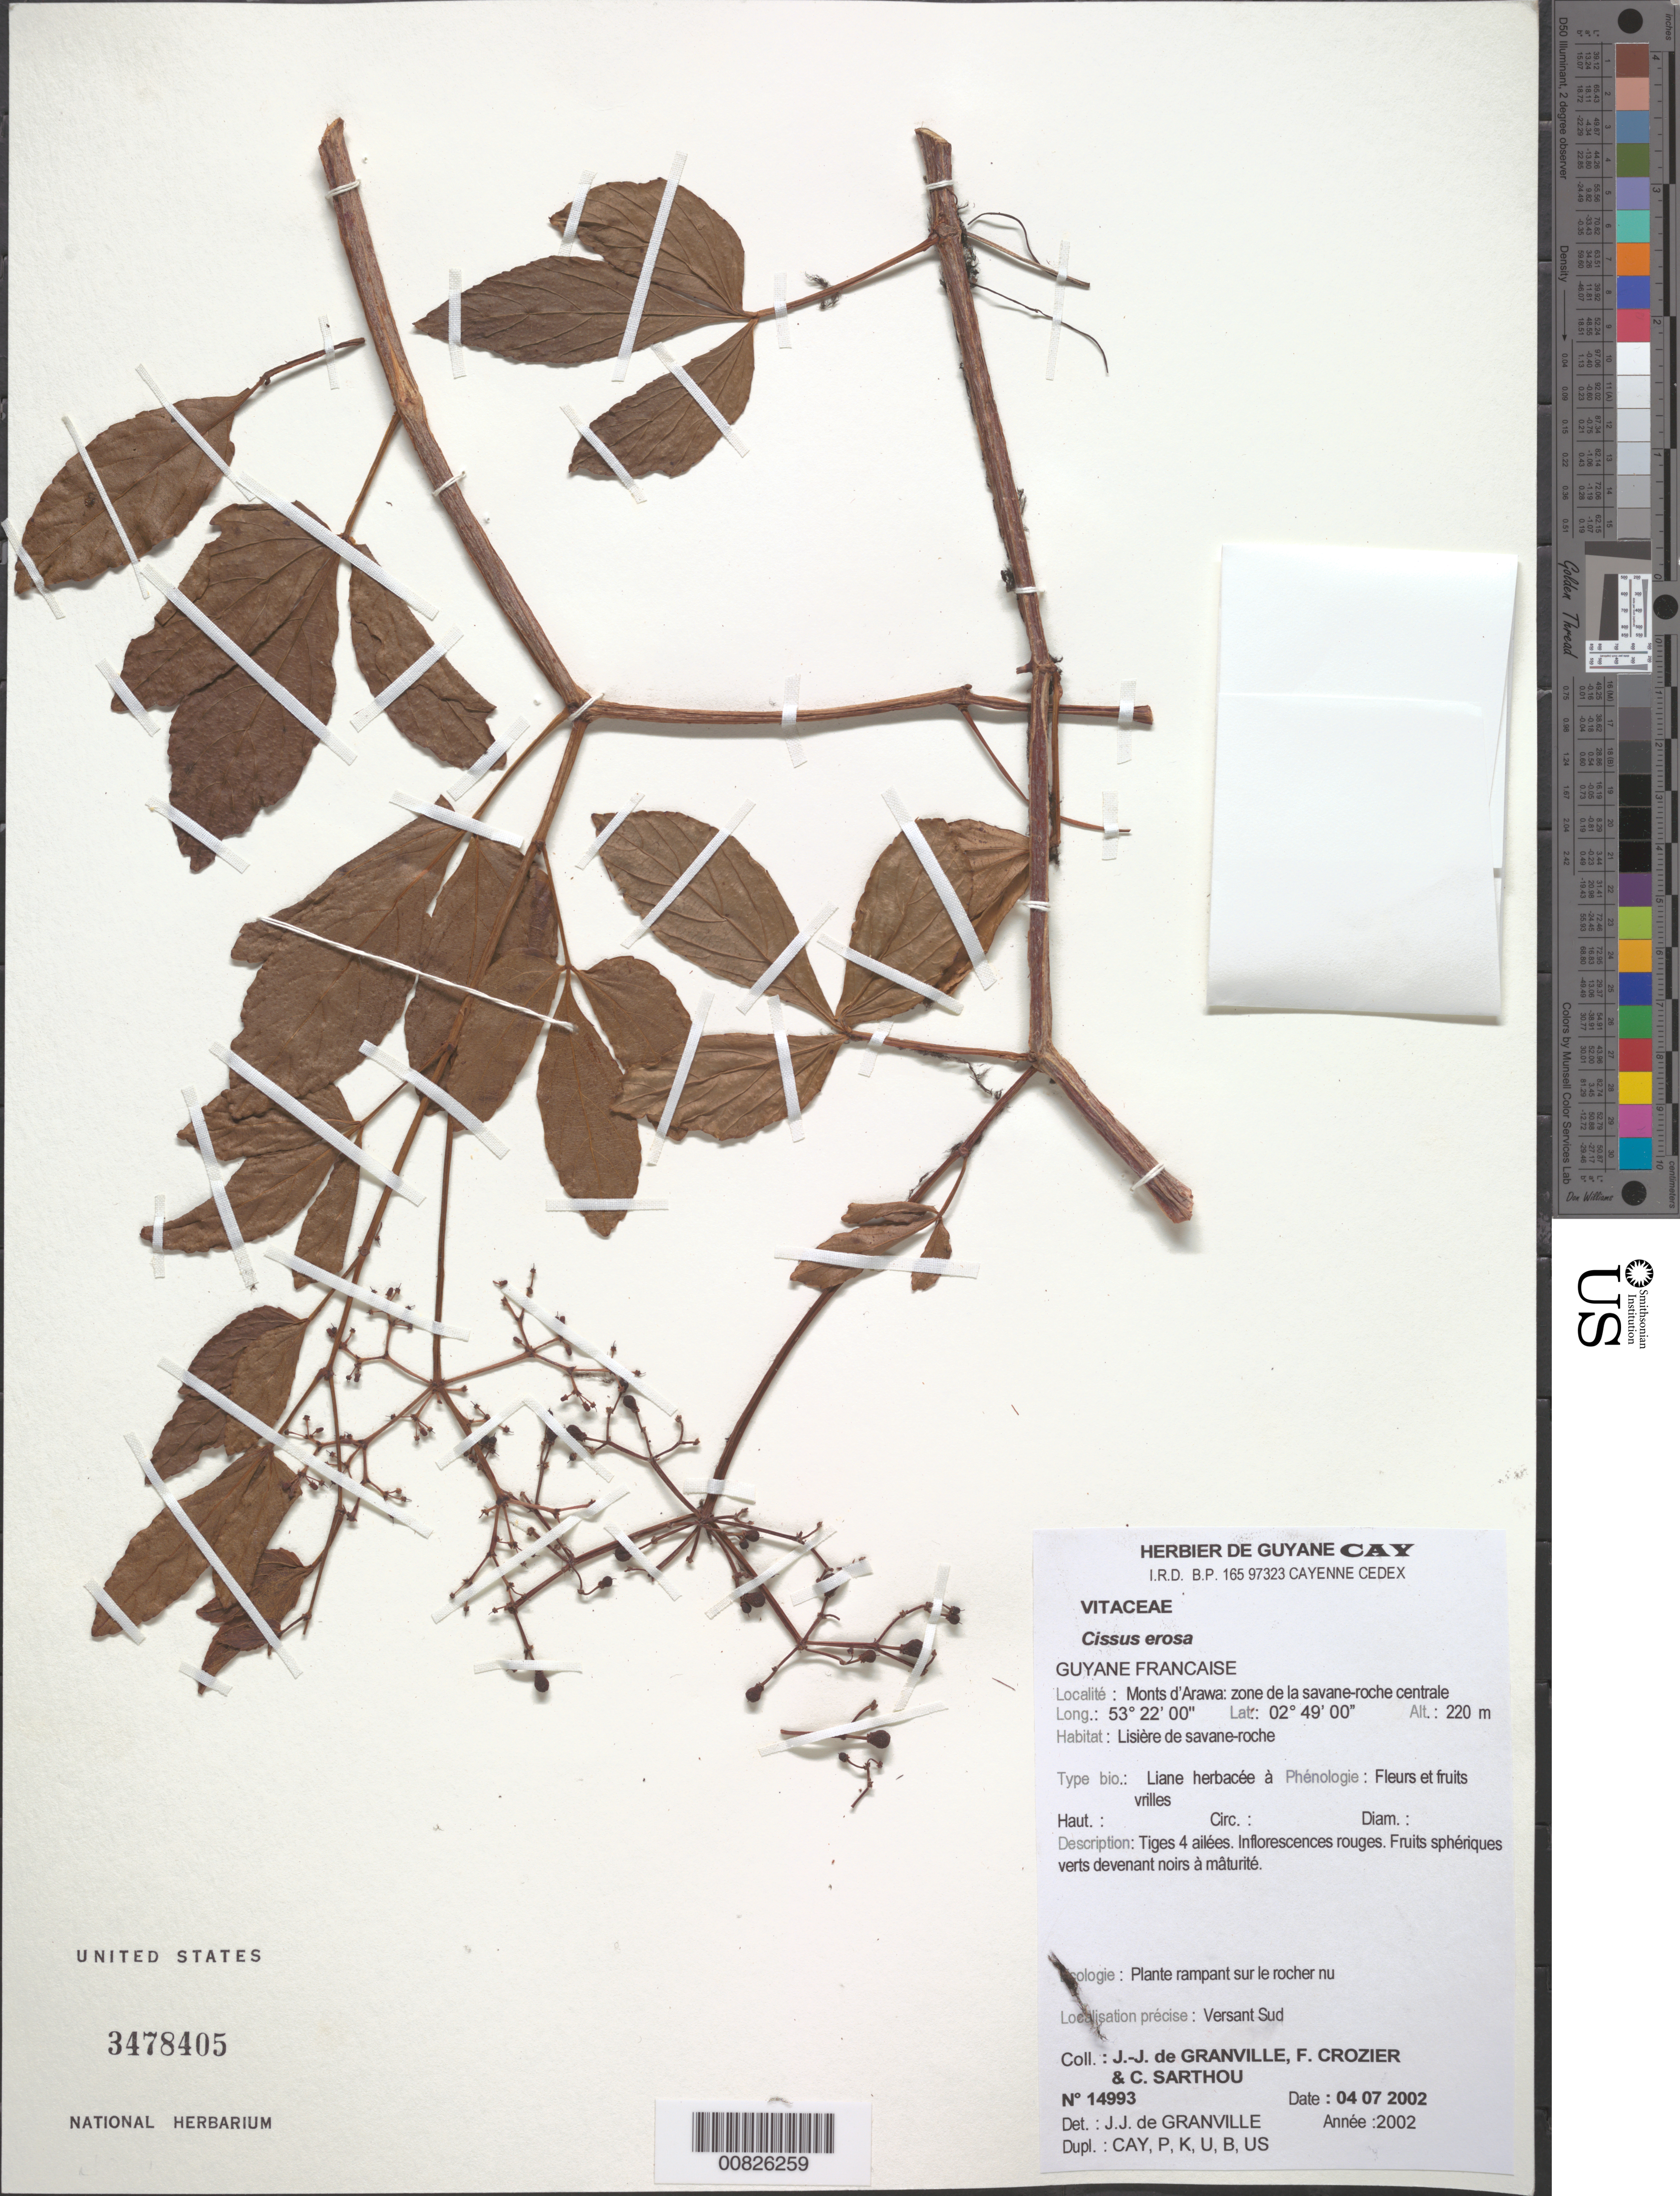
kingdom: Plantae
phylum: Tracheophyta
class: Magnoliopsida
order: Vitales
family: Vitaceae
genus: Cissus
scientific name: Cissus erosa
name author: Rich.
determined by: Granville, J. J. de, (CAY), Institut de Recherche pour le Developpement (IRD) (FRENCH GUIANA)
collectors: J.-J. de Granville, F. Crozier & C. Sarthou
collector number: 14993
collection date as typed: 4-Jul-02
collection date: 2002-07-04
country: French Guiana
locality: Monts d'Arawa, zone de la savane-roche centrale, versant sud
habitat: Lisière de savane-roche; rampant sur le rocher nu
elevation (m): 220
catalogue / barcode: US 3478405